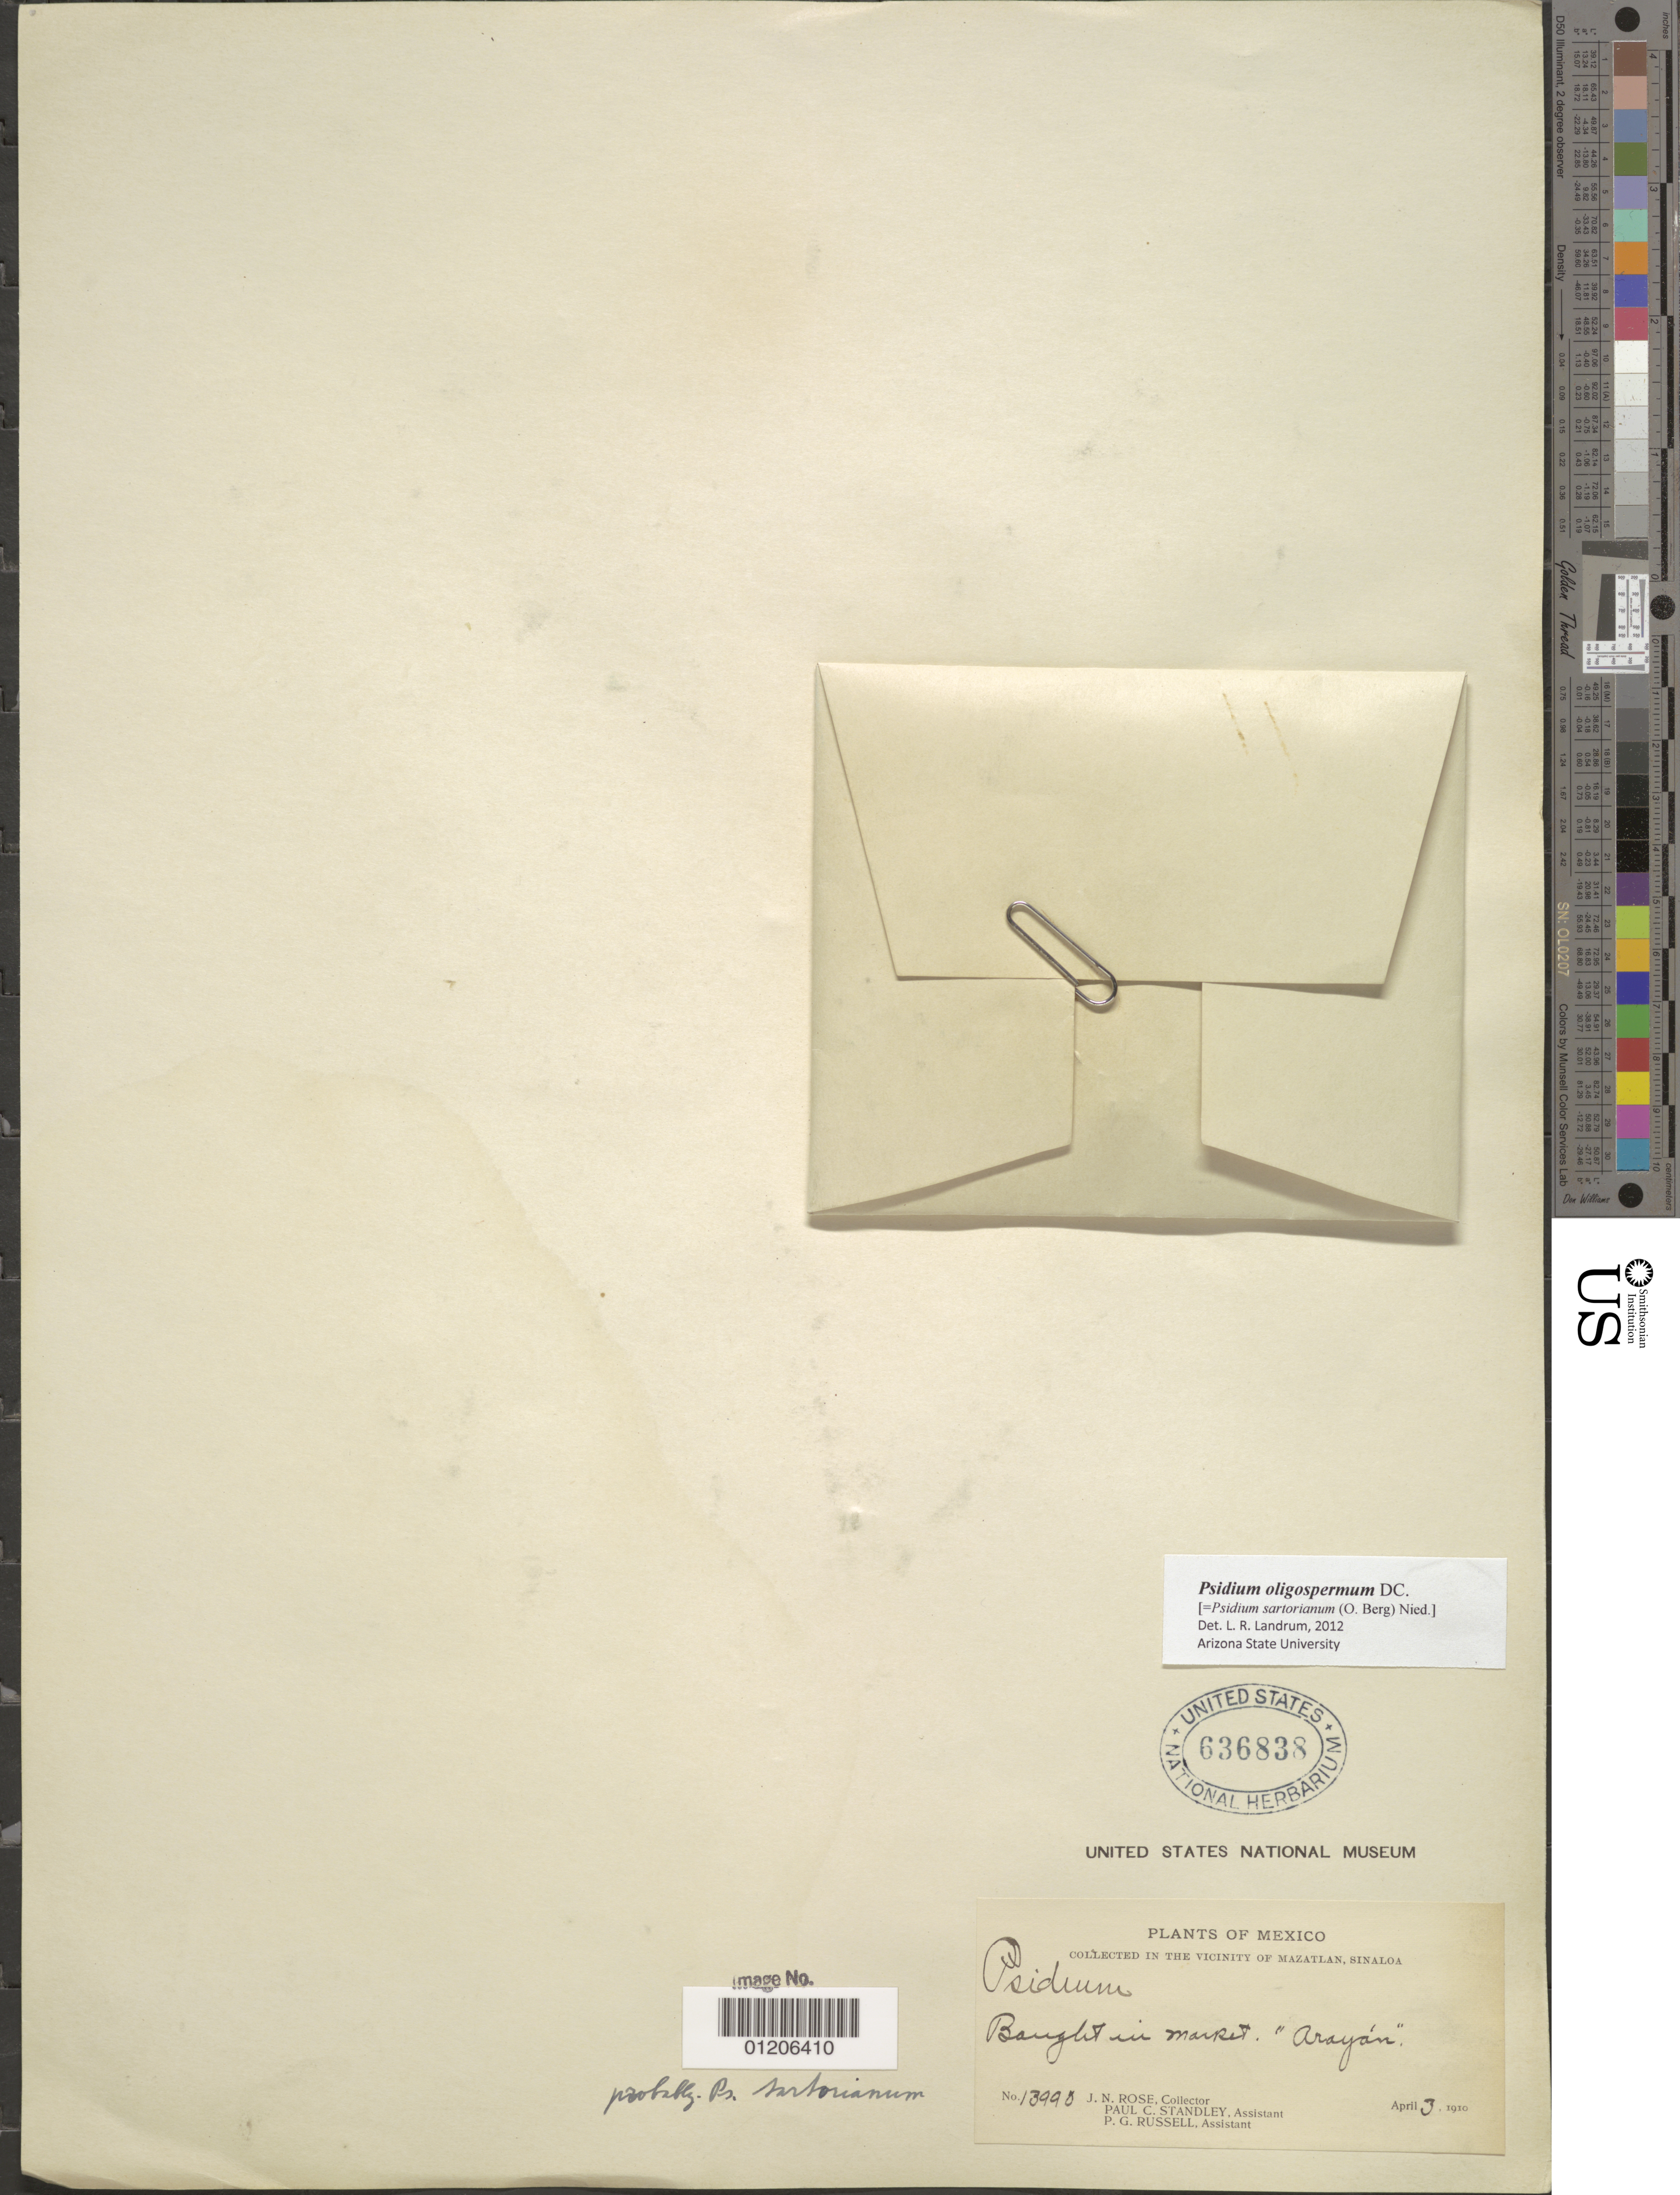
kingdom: Plantae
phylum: Tracheophyta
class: Magnoliopsida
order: Myrtales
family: Myrtaceae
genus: Psidium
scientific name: Psidium oligospermum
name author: Mart. ex DC.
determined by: Landrum, L. R.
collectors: J. N. Rose, P. C. Standley & P. G. Russell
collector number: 13990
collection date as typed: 03 Apr 1910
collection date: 1910-04-03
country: Mexico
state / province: Sinaloa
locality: Bought in market, in the vicinity of Mazatlan, Sinaloa.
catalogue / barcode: US 636838